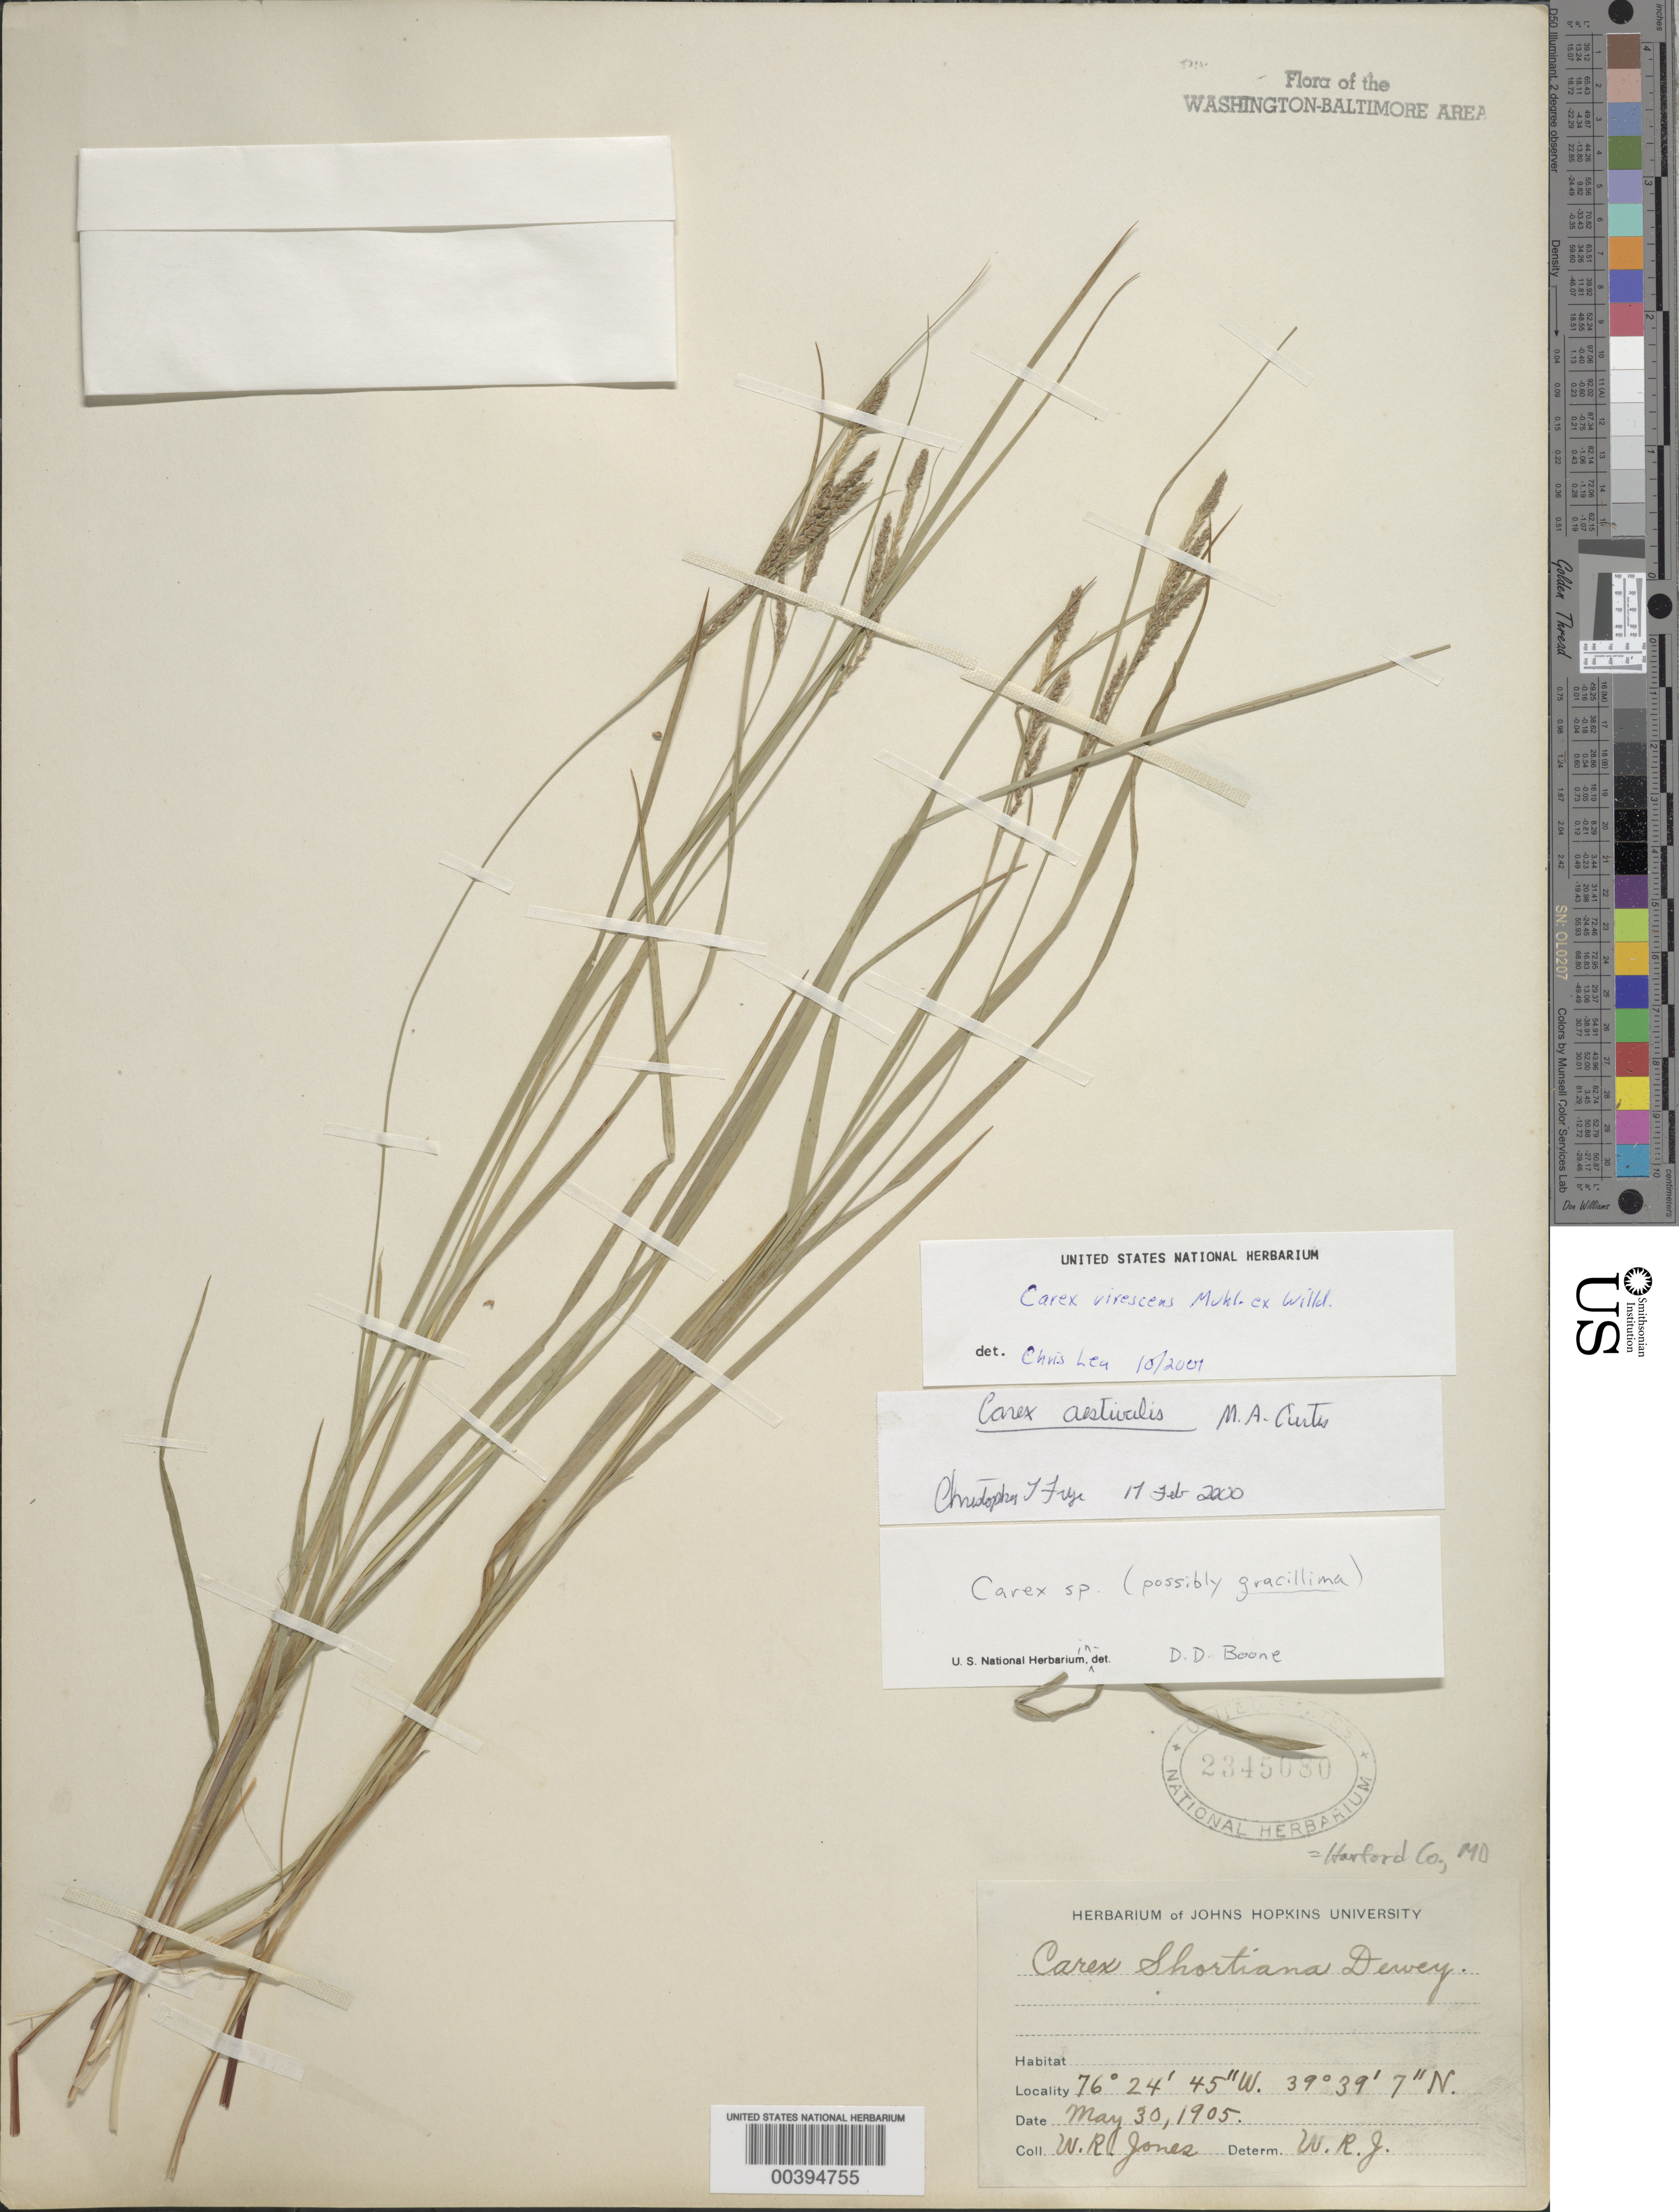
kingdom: Plantae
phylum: Tracheophyta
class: Liliopsida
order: Poales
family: Cyperaceae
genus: Carex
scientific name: Carex virescens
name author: Muhl. ex Willd.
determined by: Lea, C.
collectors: W. R. Jones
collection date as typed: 30 May 1905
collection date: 1905-05-30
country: United States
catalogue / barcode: US 2345080